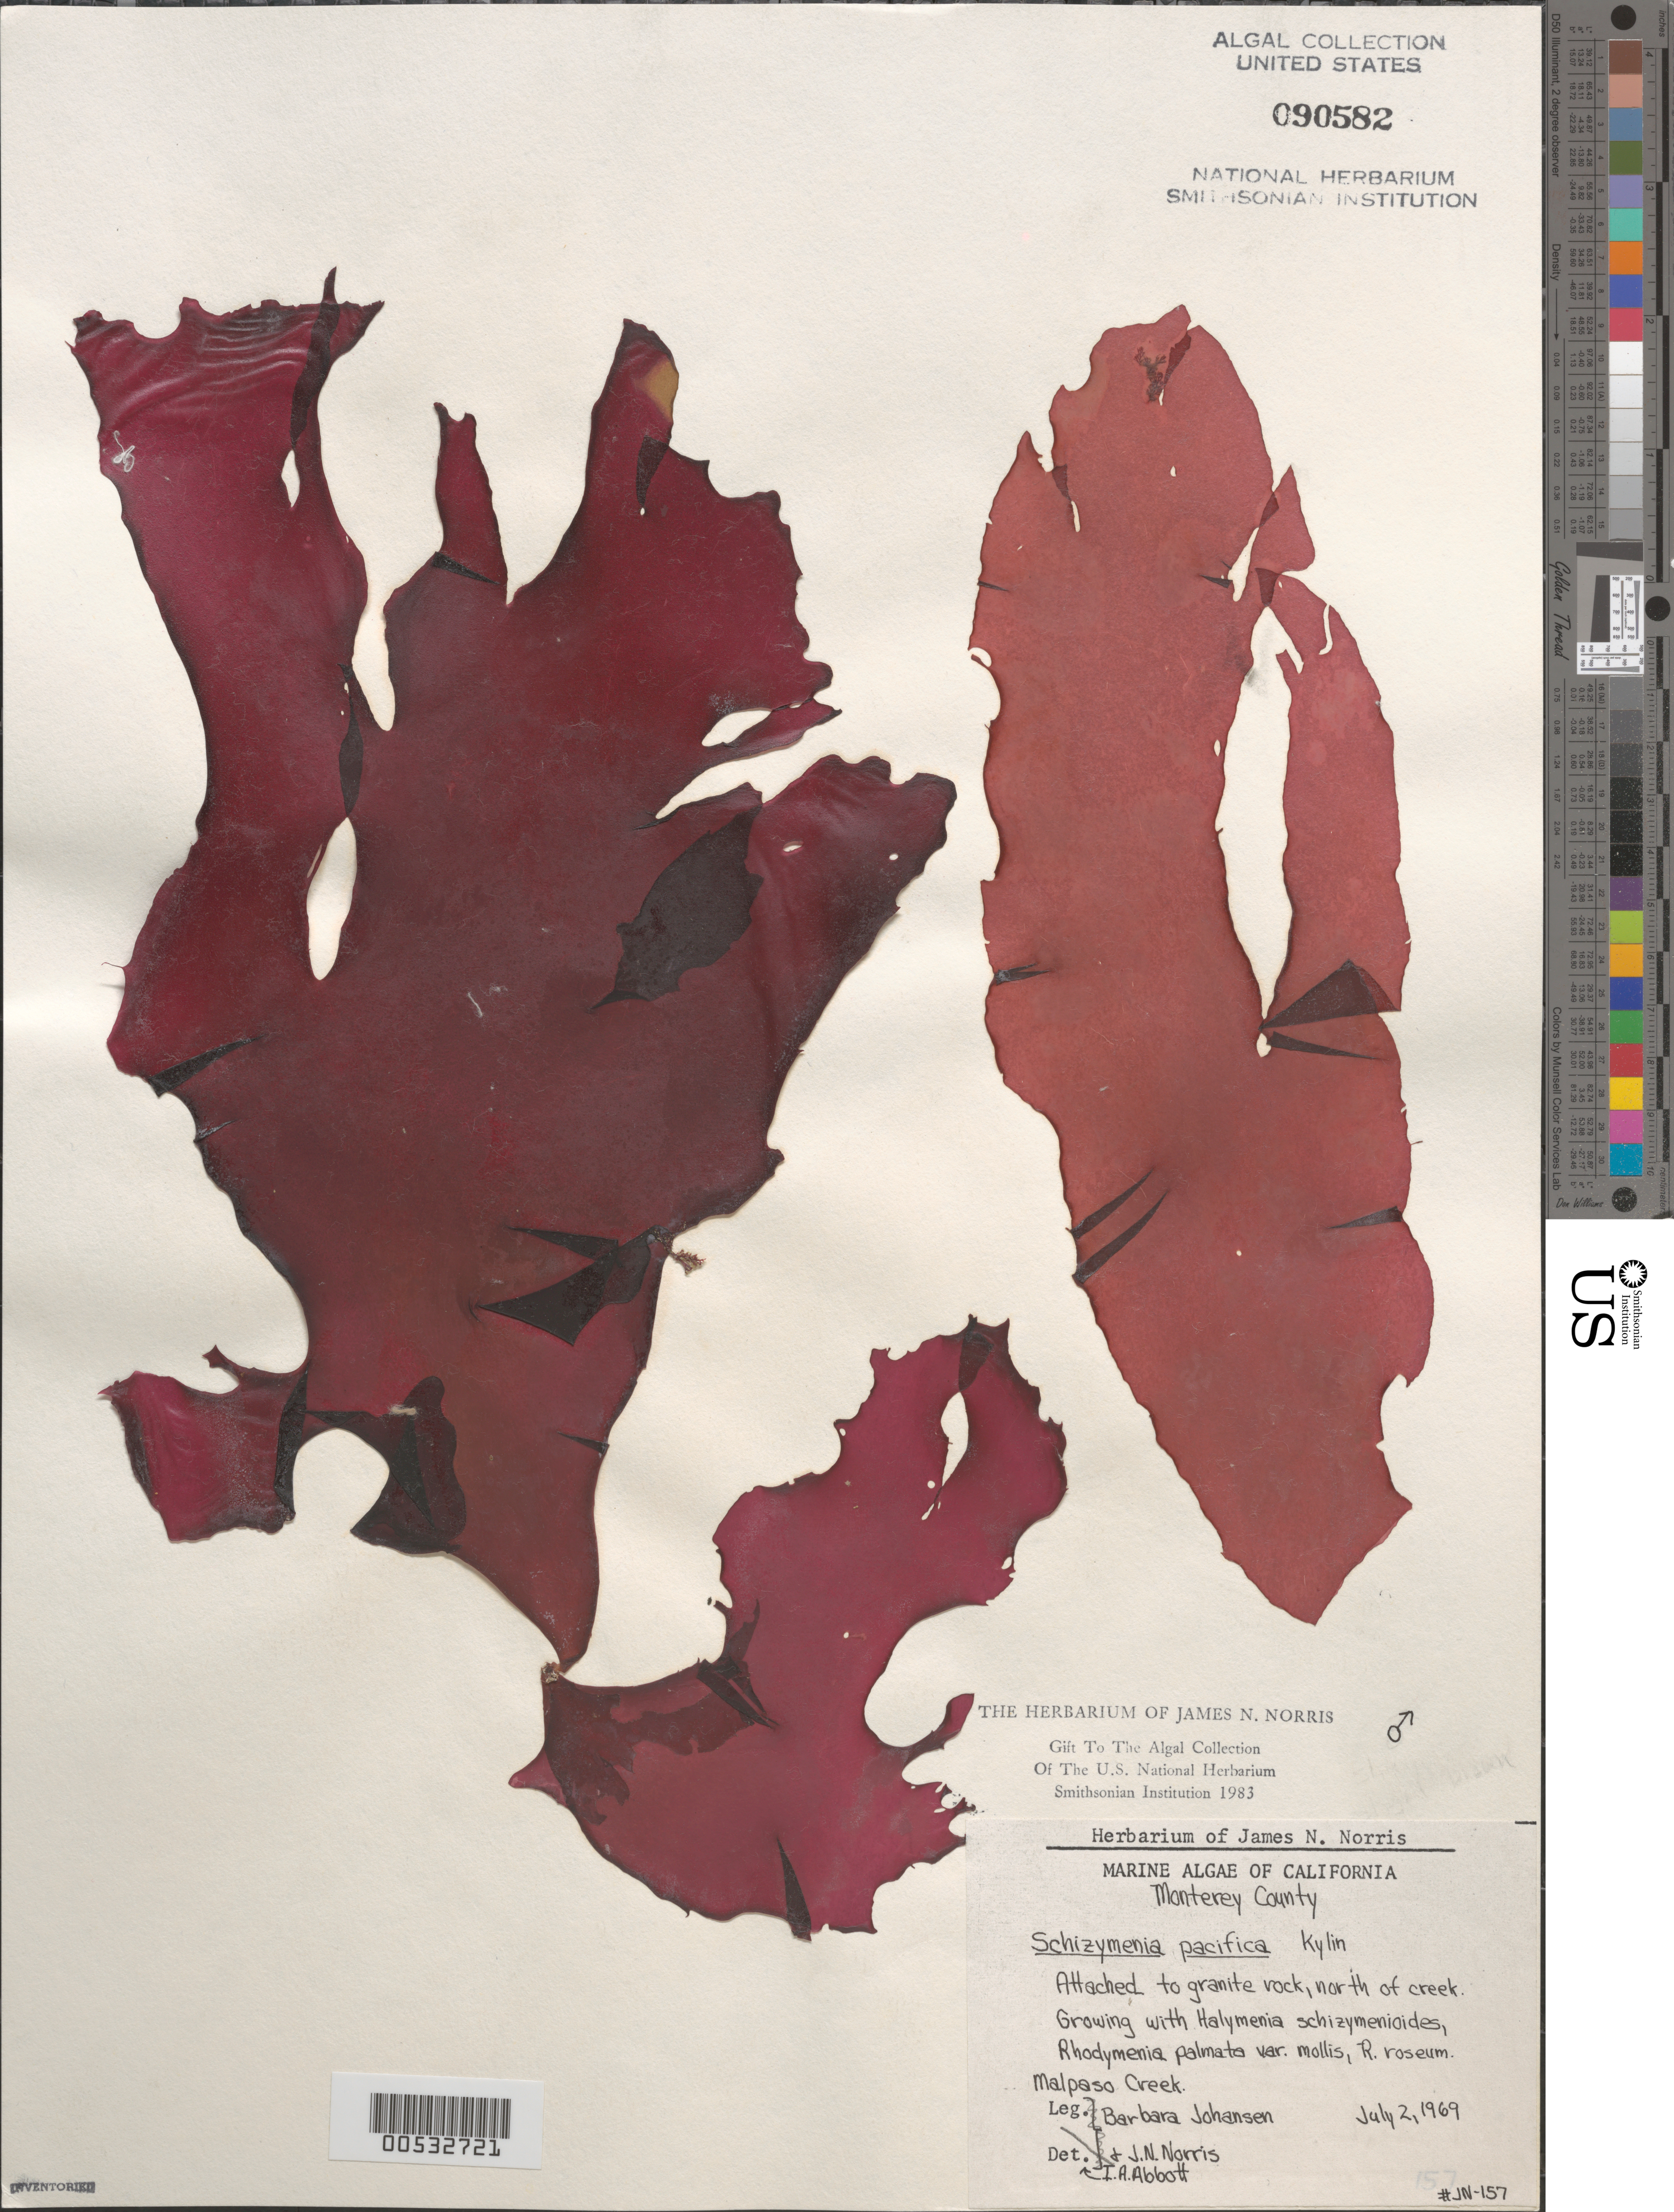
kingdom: Plantae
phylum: Rhodophyta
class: Florideophyceae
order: Nemastomatales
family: Schizymeniaceae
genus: Schizymenia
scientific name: Schizymenia pacifica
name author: (Kylin) Kylin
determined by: Abbott, Isabella A.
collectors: H. Johansen & J. N. Norris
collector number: JN-157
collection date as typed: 02 Jul 1969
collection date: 1969-07-02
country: United States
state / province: California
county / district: Monterey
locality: North of Malpaso Creek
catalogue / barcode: US 90582